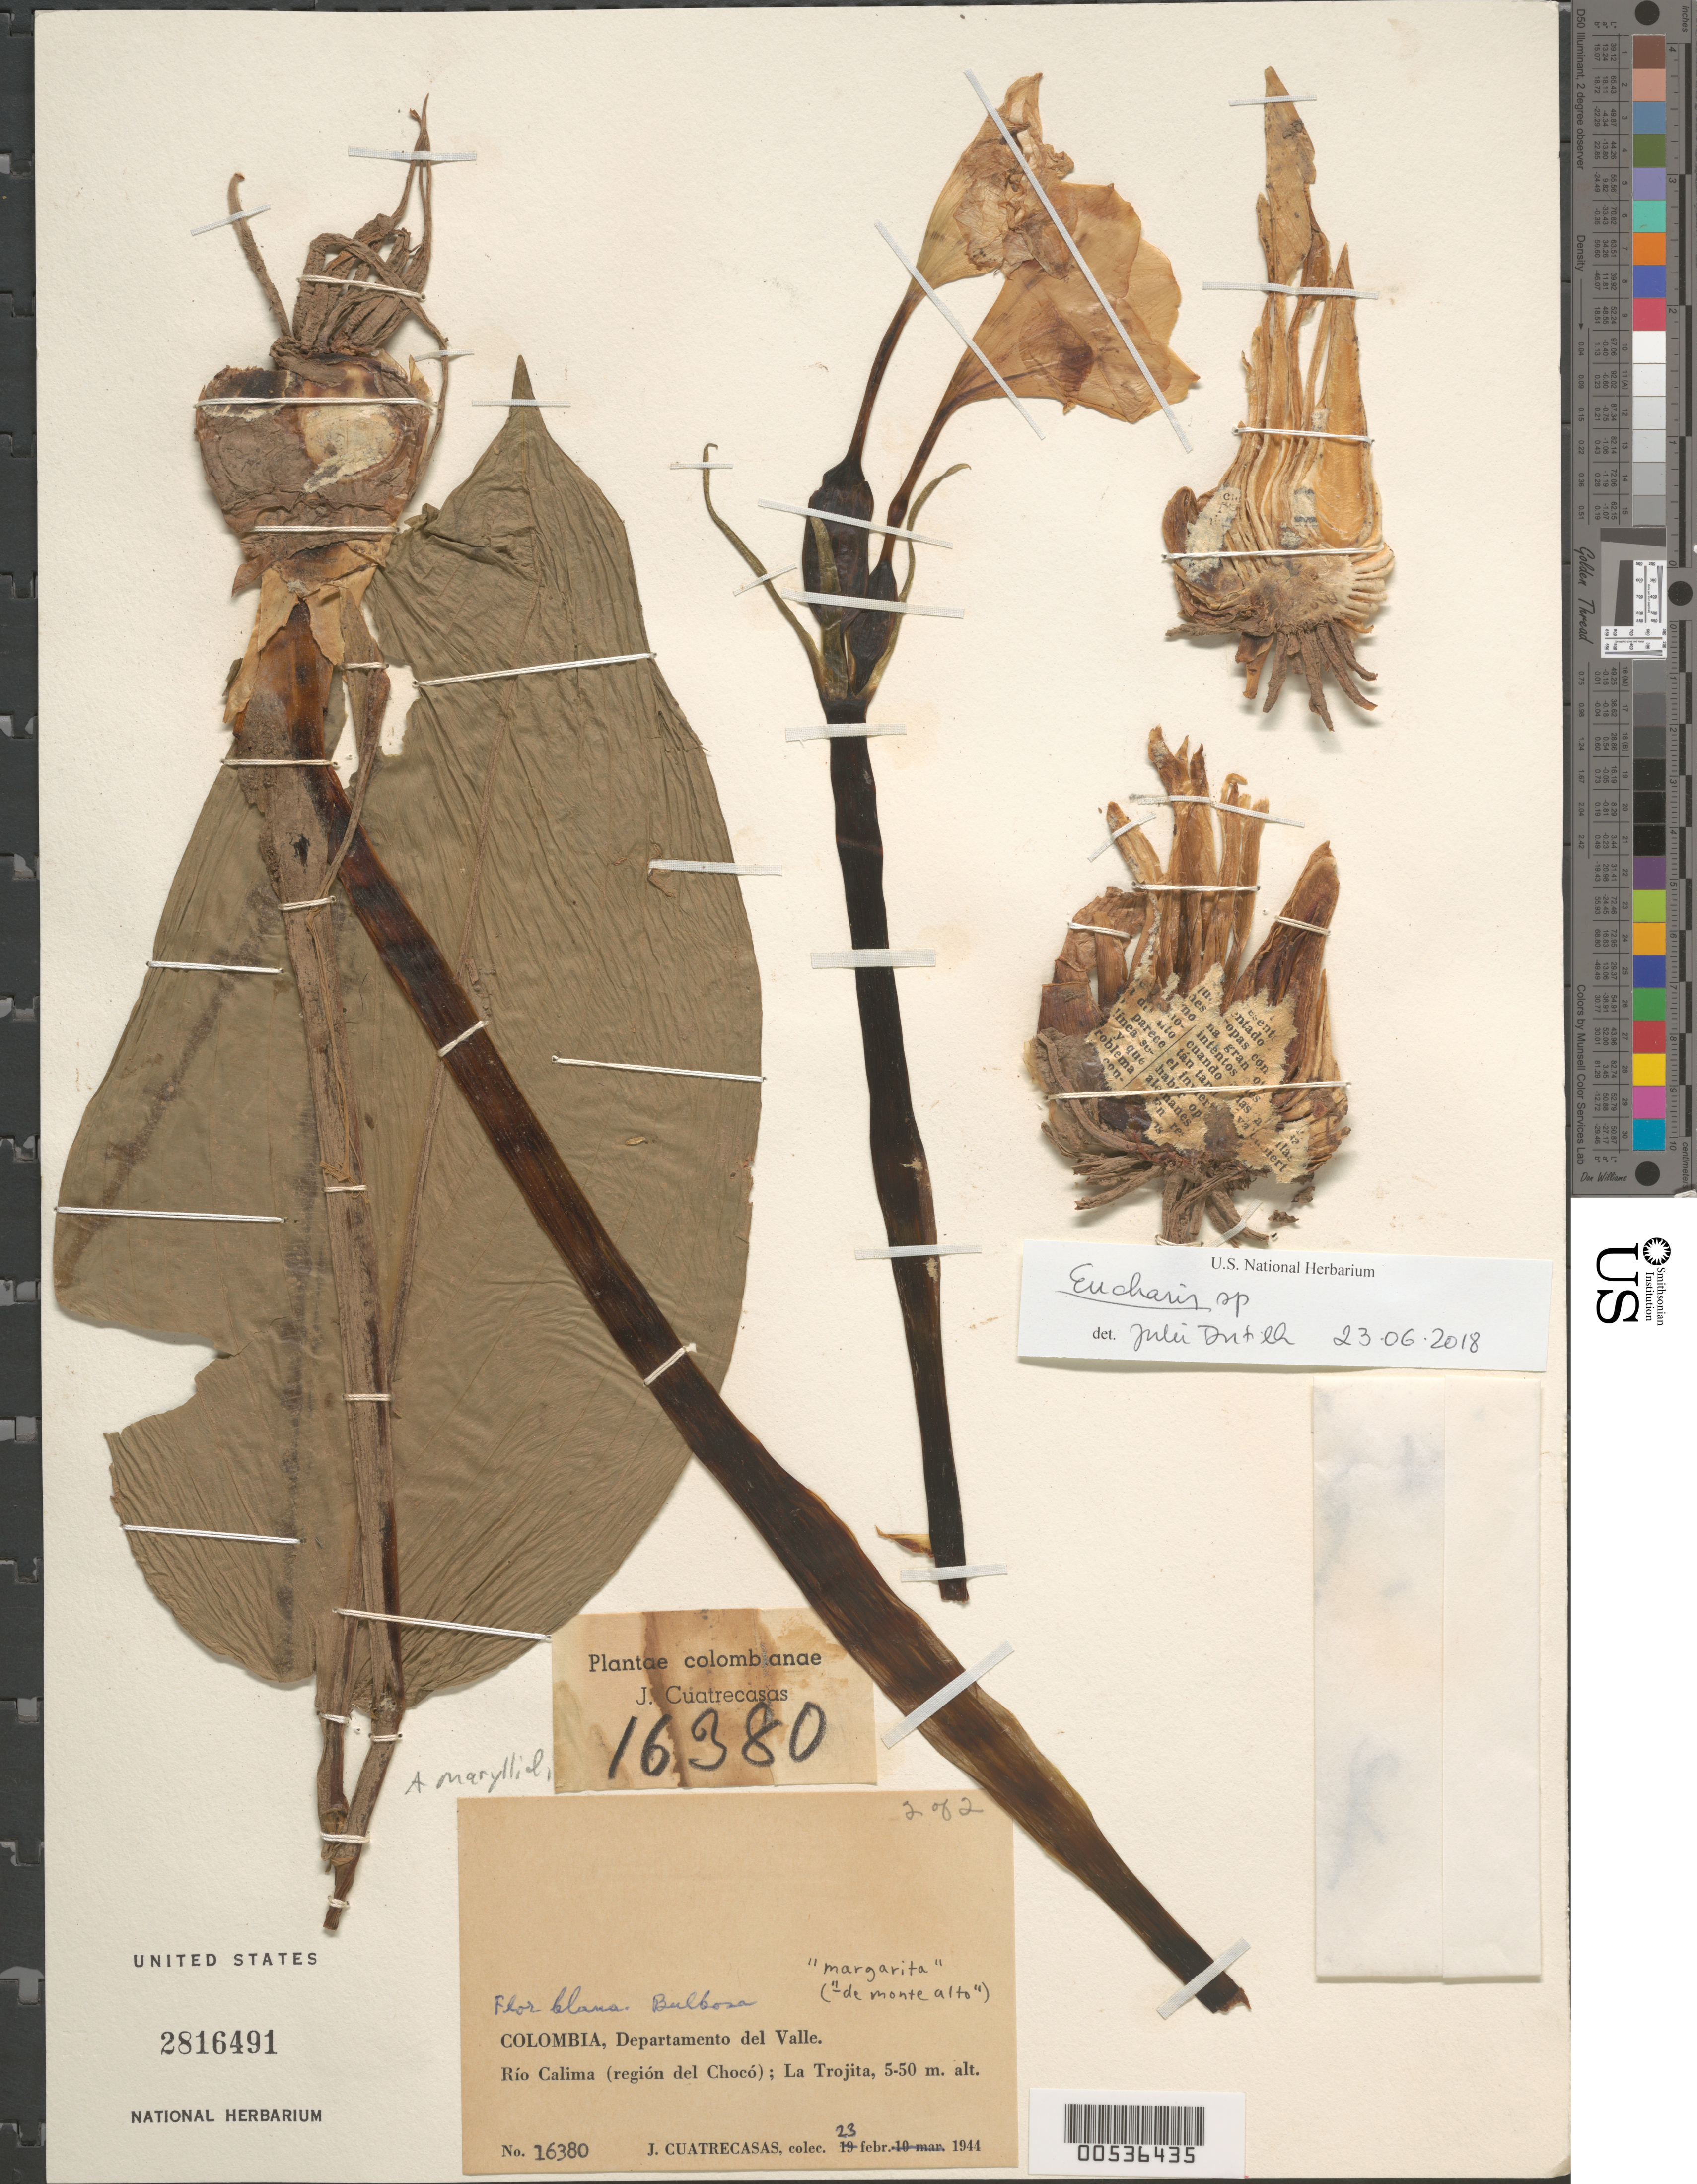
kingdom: Plantae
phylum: Tracheophyta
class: Liliopsida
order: Asparagales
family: Amaryllidaceae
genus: Eucharis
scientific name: Eucharis sp.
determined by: Dutilh, Julie H. A.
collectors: J. Cuatrecasas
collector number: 16380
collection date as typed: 23 Feb 1944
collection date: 1944-02-23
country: Colombia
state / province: Valle del Cauca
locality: Rio Calima, La Tojita.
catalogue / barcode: US 2816491